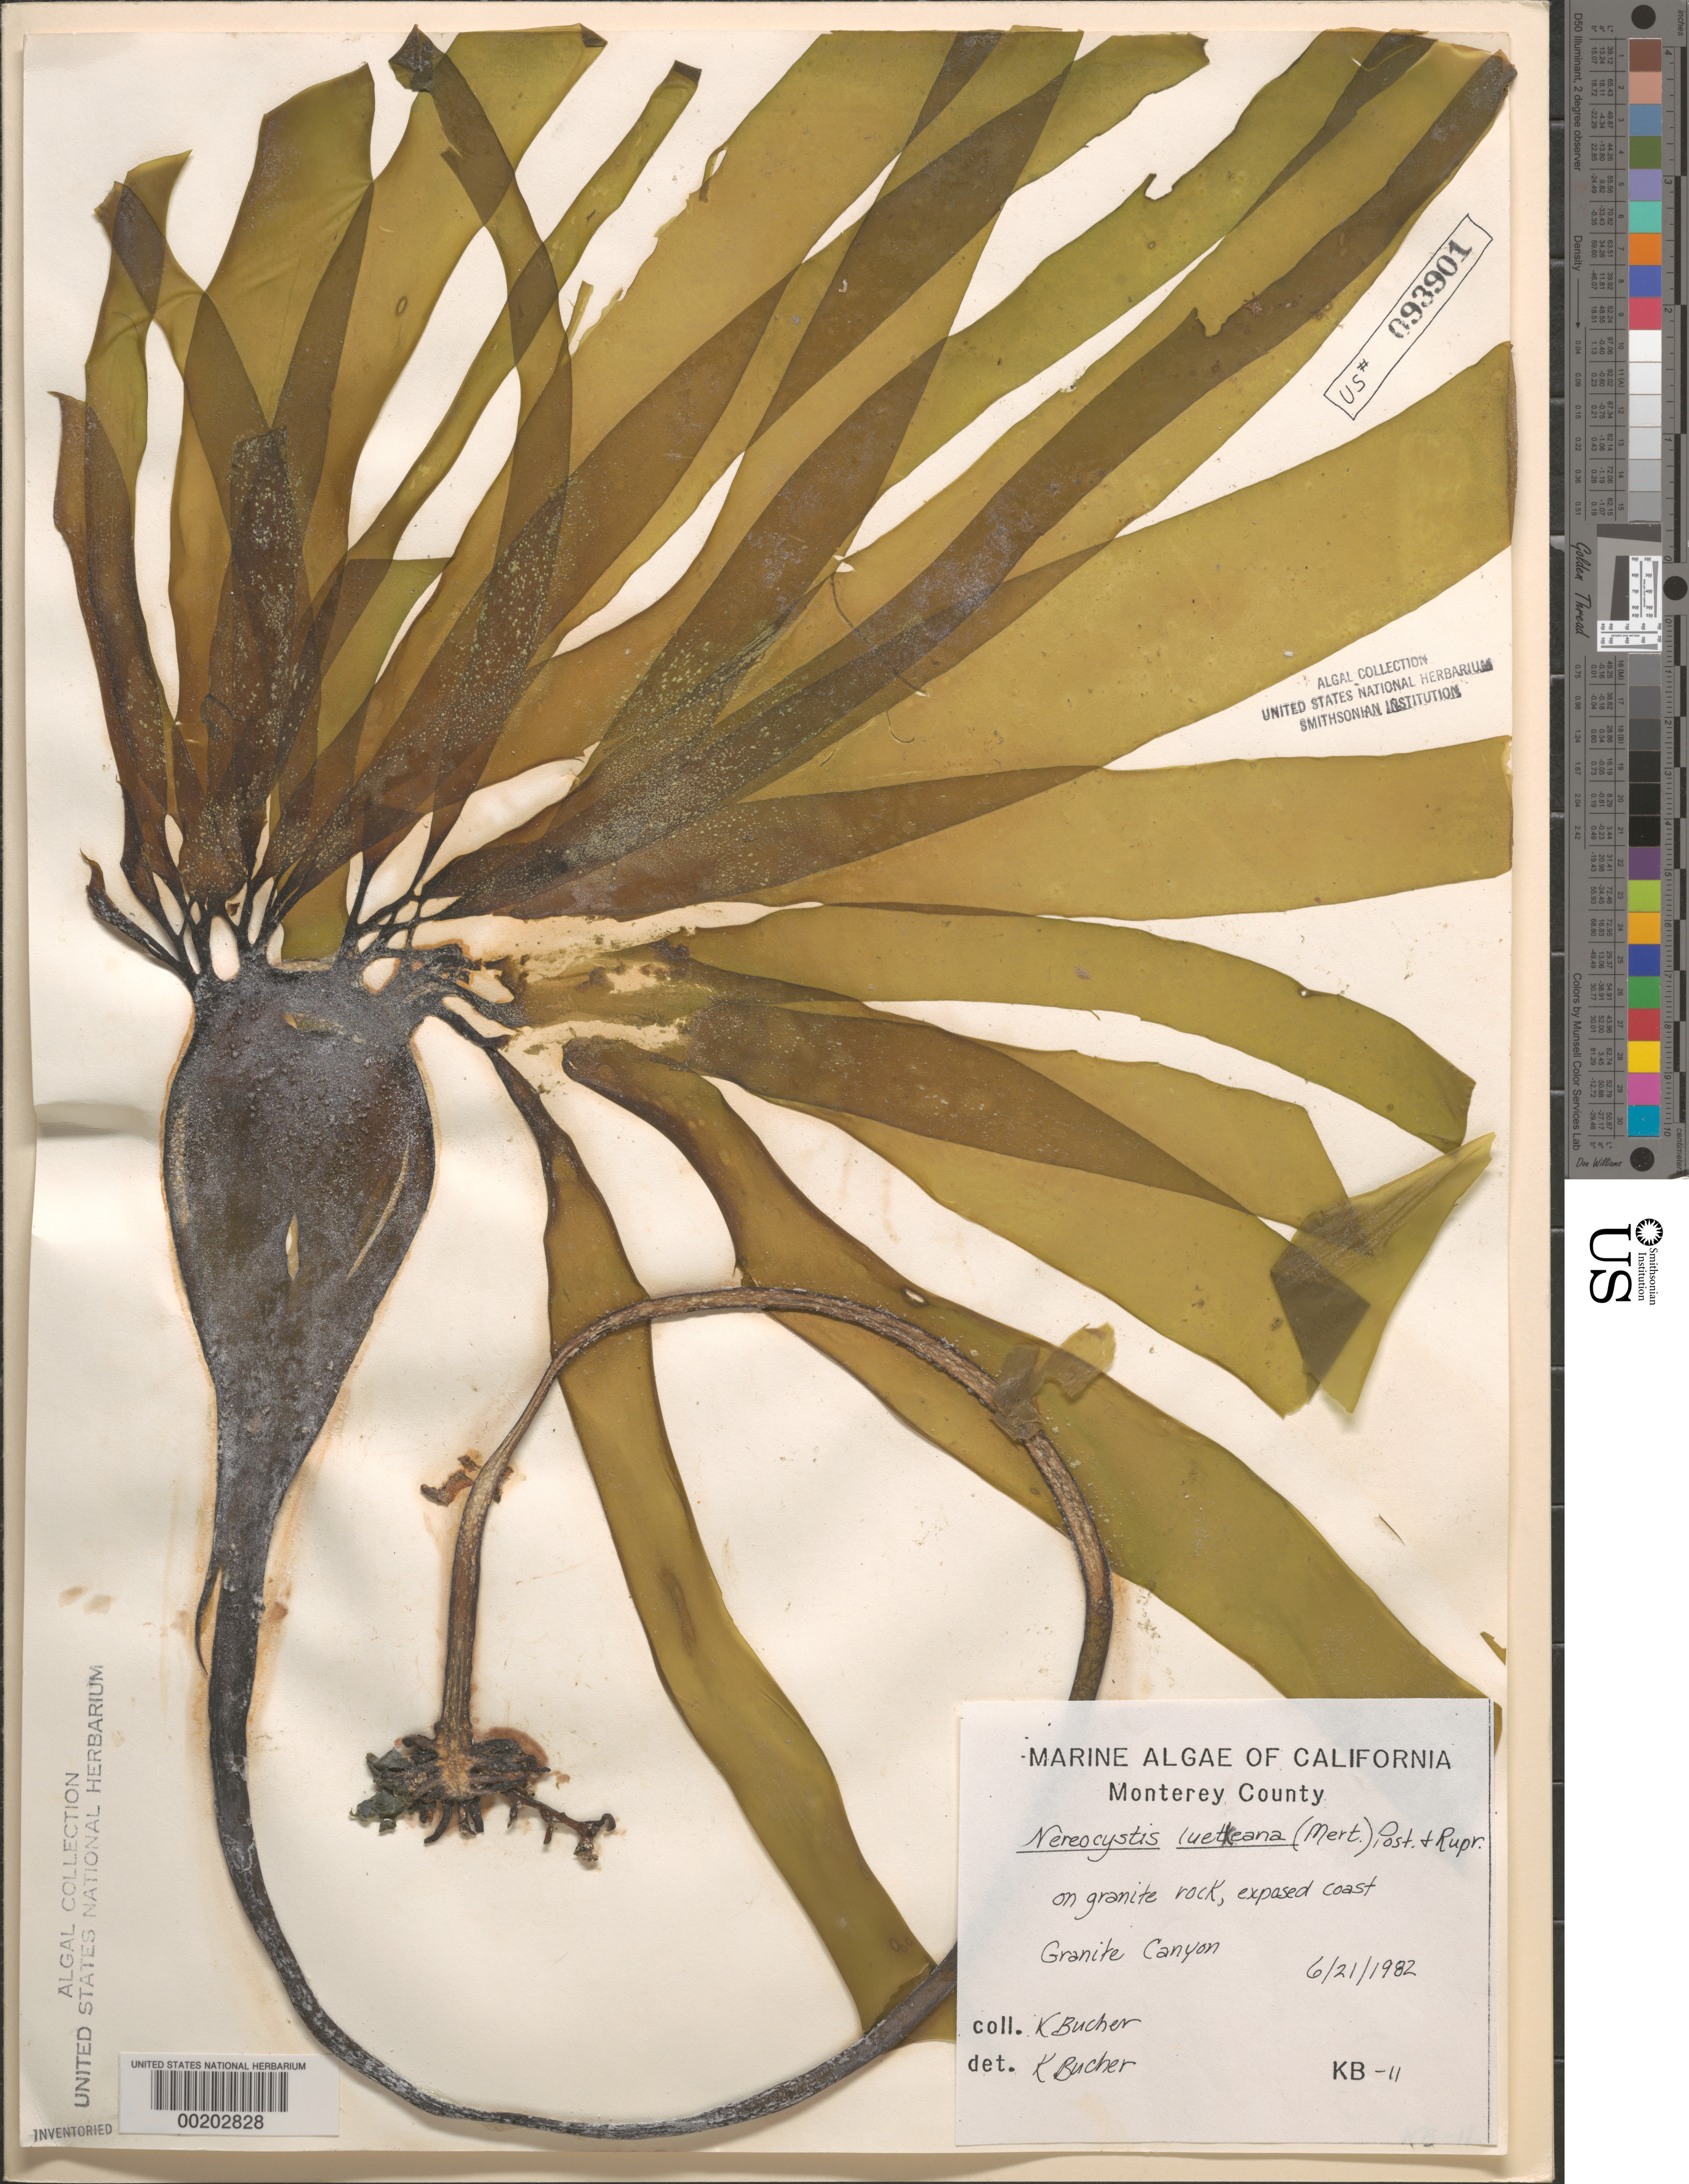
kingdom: Chromista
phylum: Ochrophyta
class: Phaeophyceae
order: Laminariales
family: Laminariaceae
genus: Nereocystis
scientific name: Nereocystis luetkeana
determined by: Bucher, Katina E.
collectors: K. E. Bucher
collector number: KB-11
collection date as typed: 21 Jun 1982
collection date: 1982-06-21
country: United States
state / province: California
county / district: Monterey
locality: Granite Canyon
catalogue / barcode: US 93901